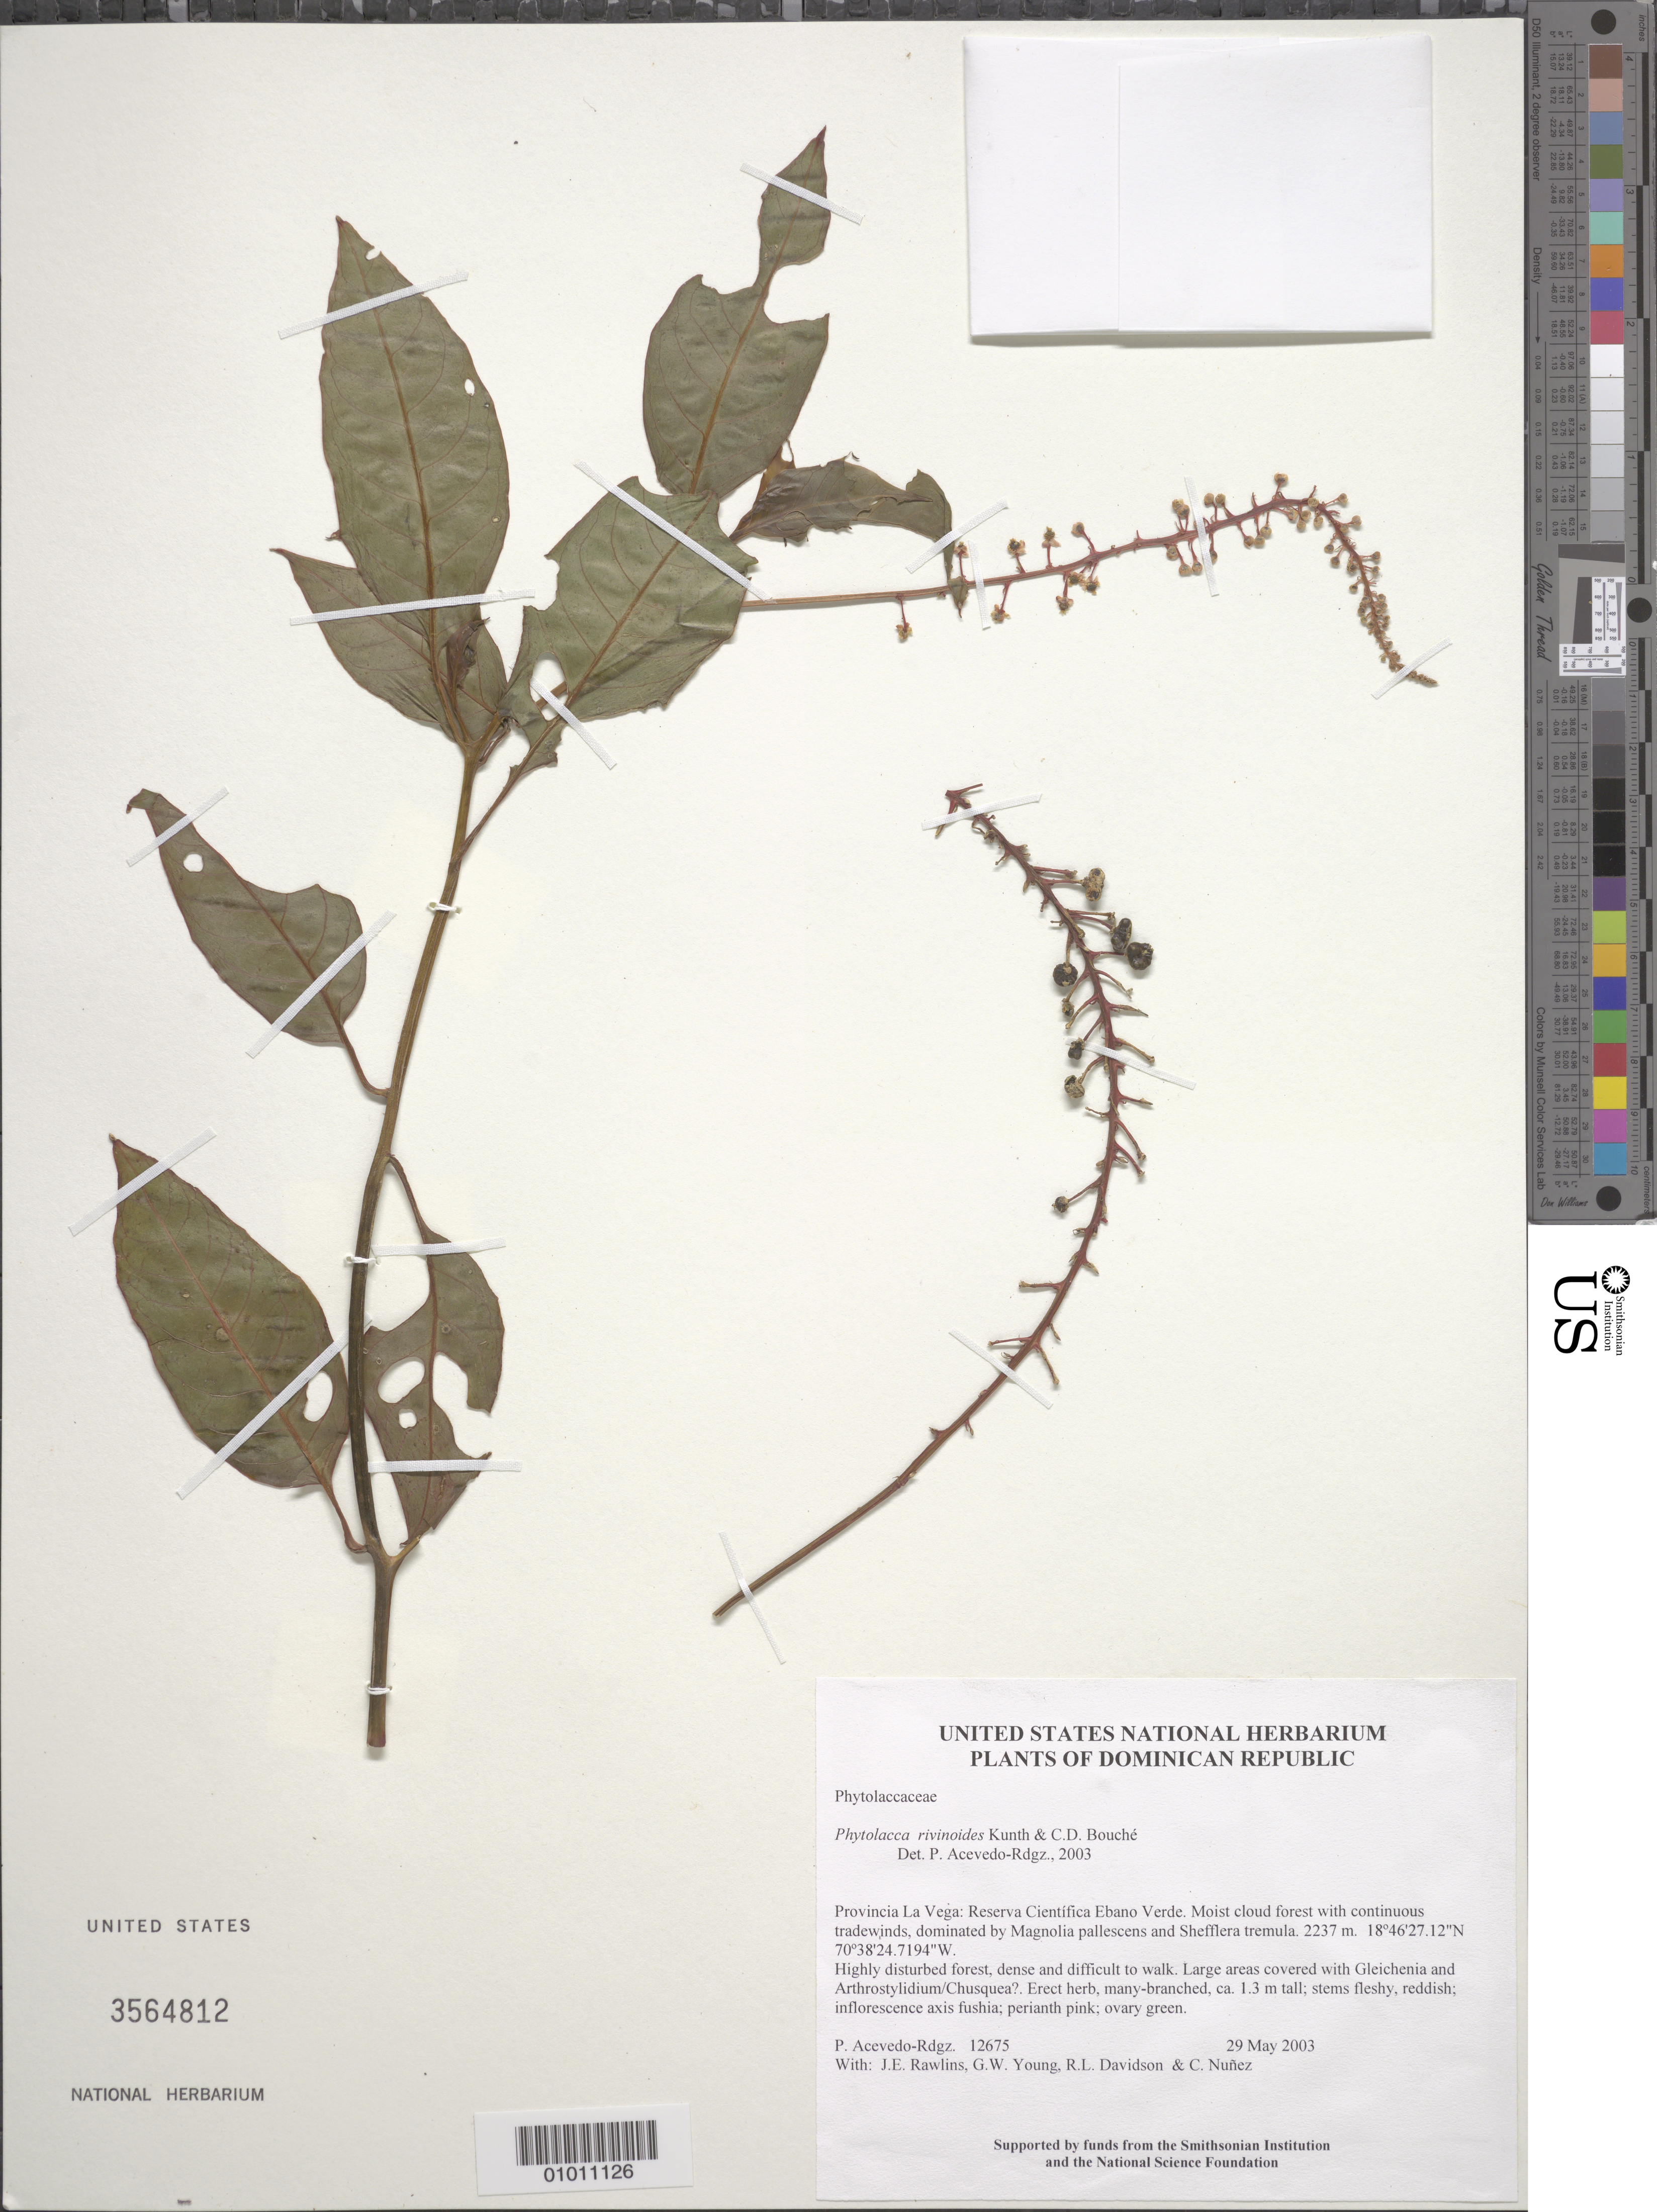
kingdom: Plantae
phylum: Tracheophyta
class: Magnoliopsida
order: Caryophyllales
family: Phytolaccaceae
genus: Phytolacca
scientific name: Phytolacca rivinoides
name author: Kunth & C.D. Bouché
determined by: Acevedo-Rodríguez, P., (BOT), Smithsonian Institution - National Museum of Natural History (UNITED STATES)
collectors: P. Acevedo-Rodr., J. Rawlins, G. Young, R. Davidson & C. Nunez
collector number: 12675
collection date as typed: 29 May 2003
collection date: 2003-05-29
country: Dominican Republic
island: Hispaniola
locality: Provincia La Vega: Reserva Científica Ebano Verde. Moist cloud forest with continuous tradewinds, dominated by Magnolia pallescens and Shefflera tremula.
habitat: Highly disturbed forest, dense and difficult to walk. Large areas covered with Gleichenia and Arthrostylidium/Chusquea?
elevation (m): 2237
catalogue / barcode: US 3564812